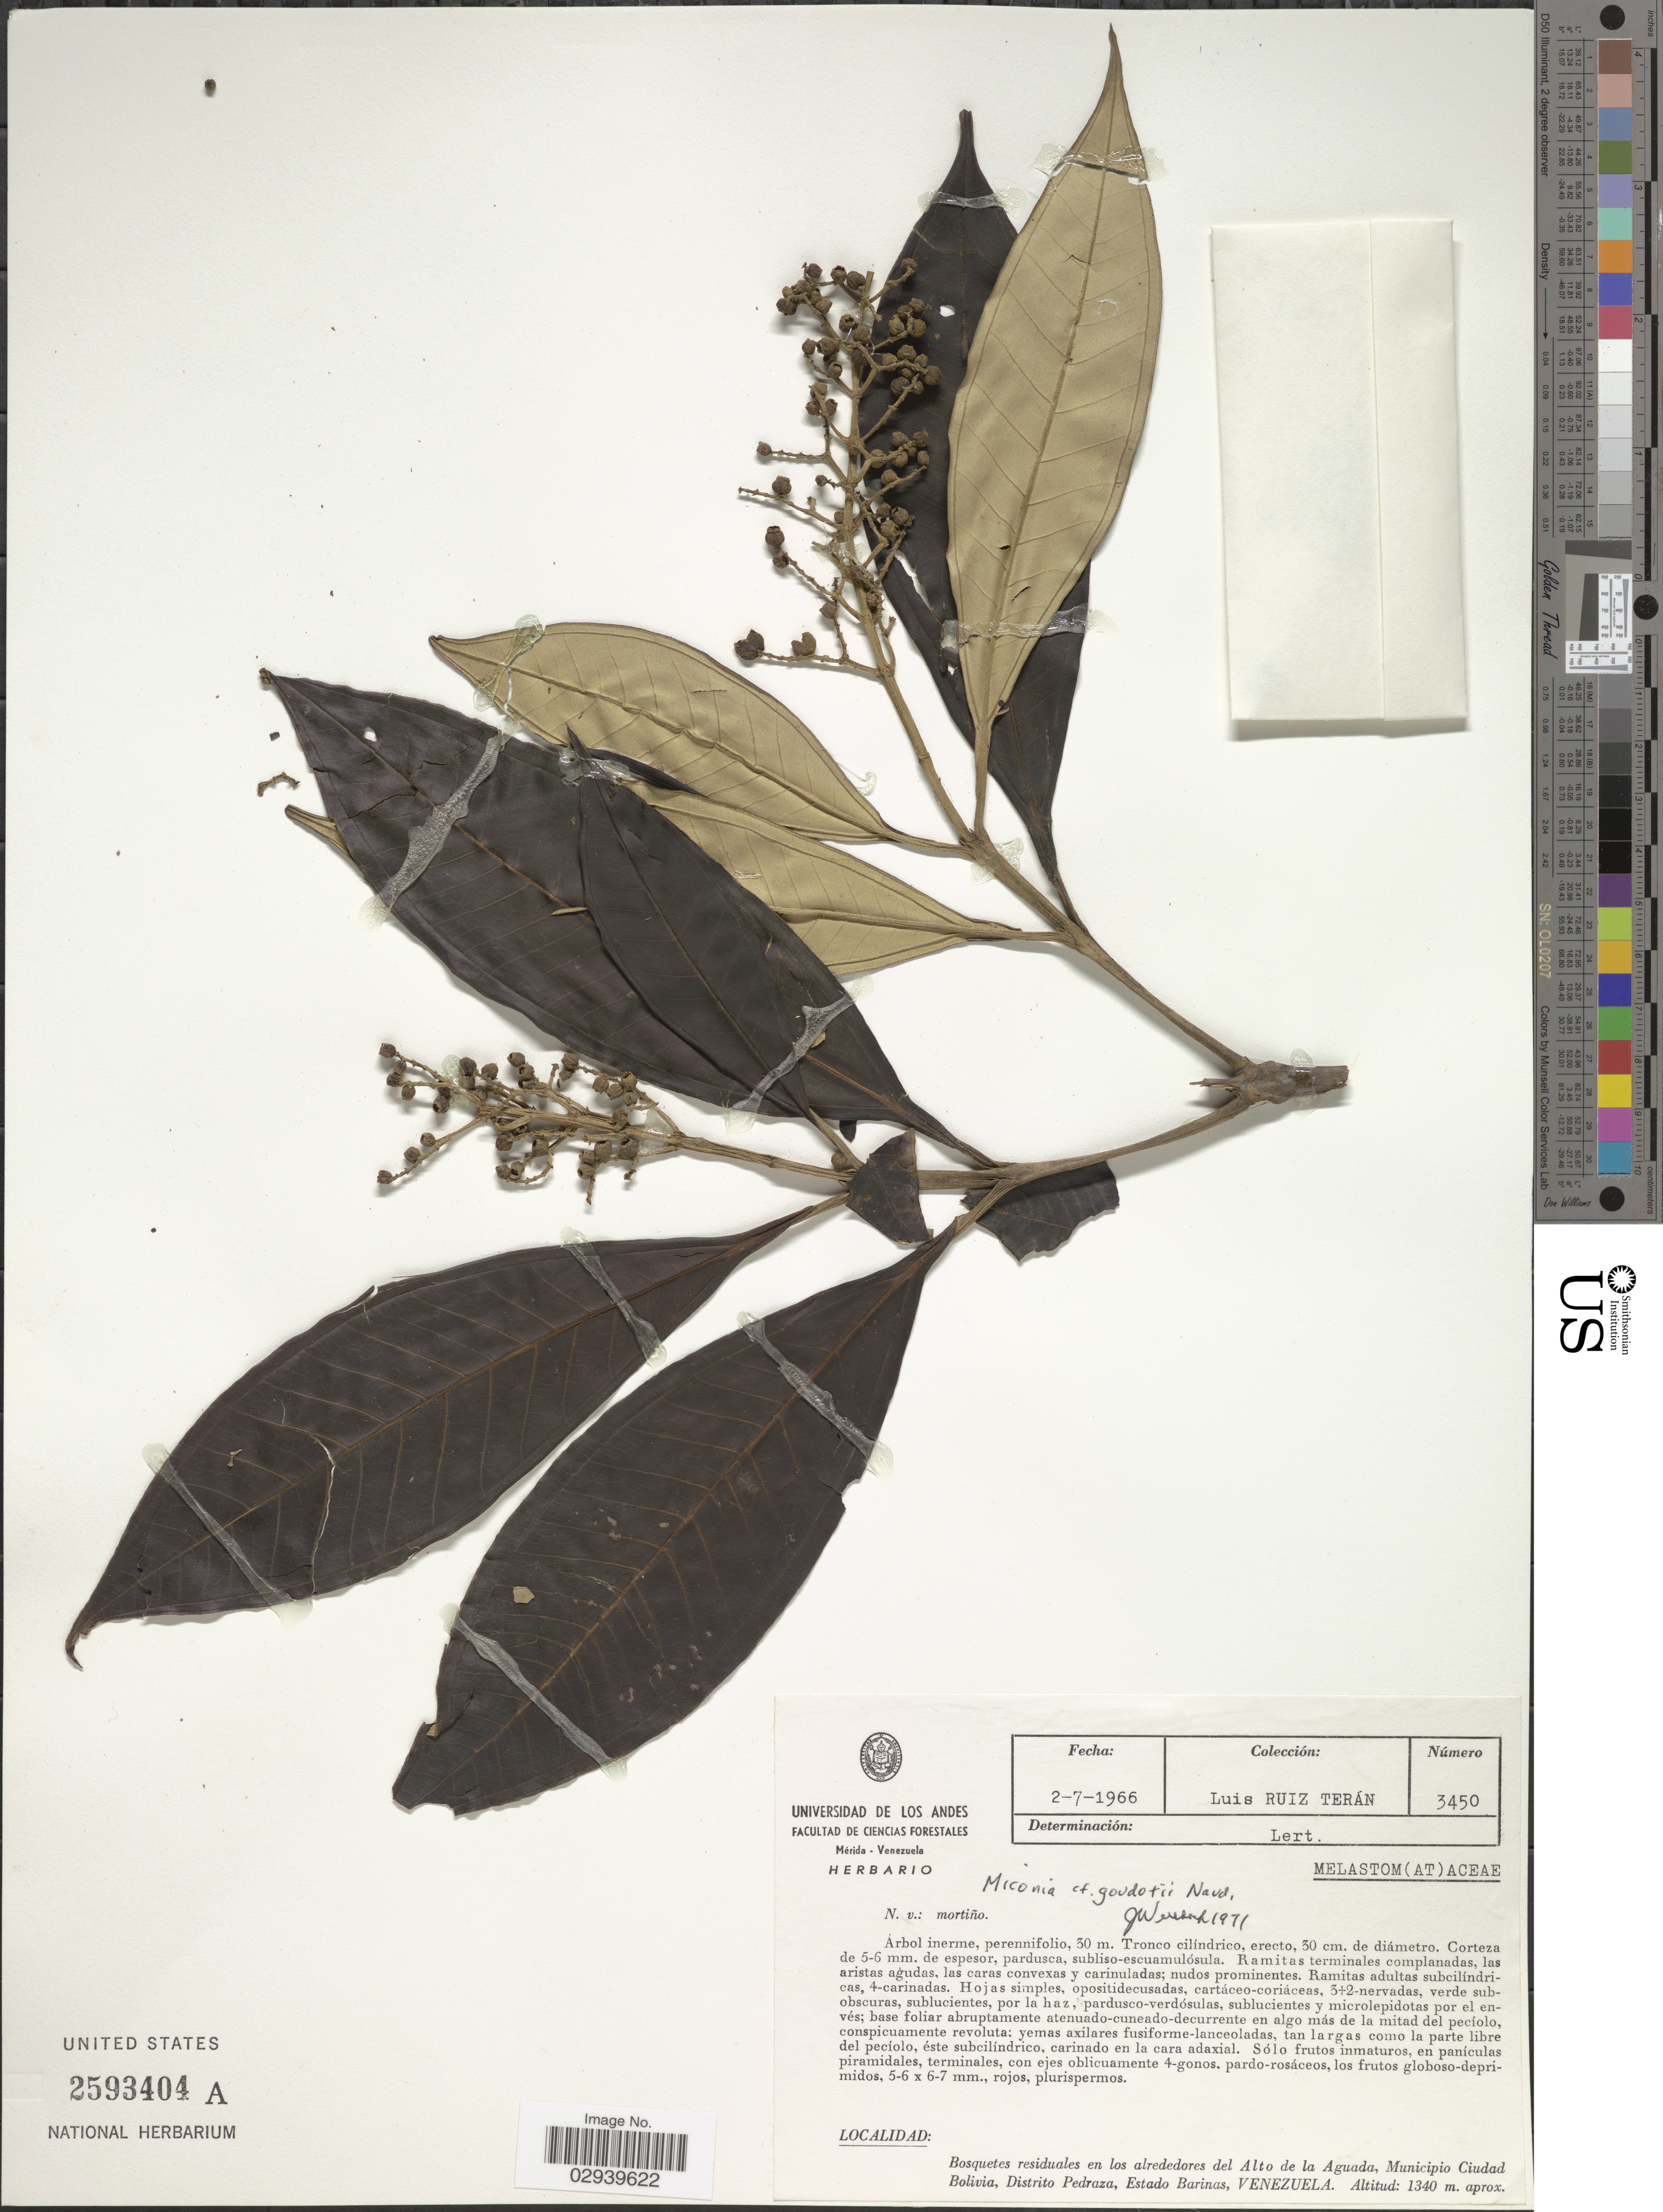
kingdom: Plantae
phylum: Tracheophyta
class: Magnoliopsida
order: Myrtales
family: Melastomataceae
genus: Miconia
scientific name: Miconia goudotii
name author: Naudin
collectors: L. Teran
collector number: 3450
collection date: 1966-07-02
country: Venezuela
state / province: Barinas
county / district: Pedraza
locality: Bosquetes residuales en los alrededores del Alto de la Aguada, Municipio Ciudad Bolivia, Distrito Pedraza.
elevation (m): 1340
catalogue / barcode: US 2593404A